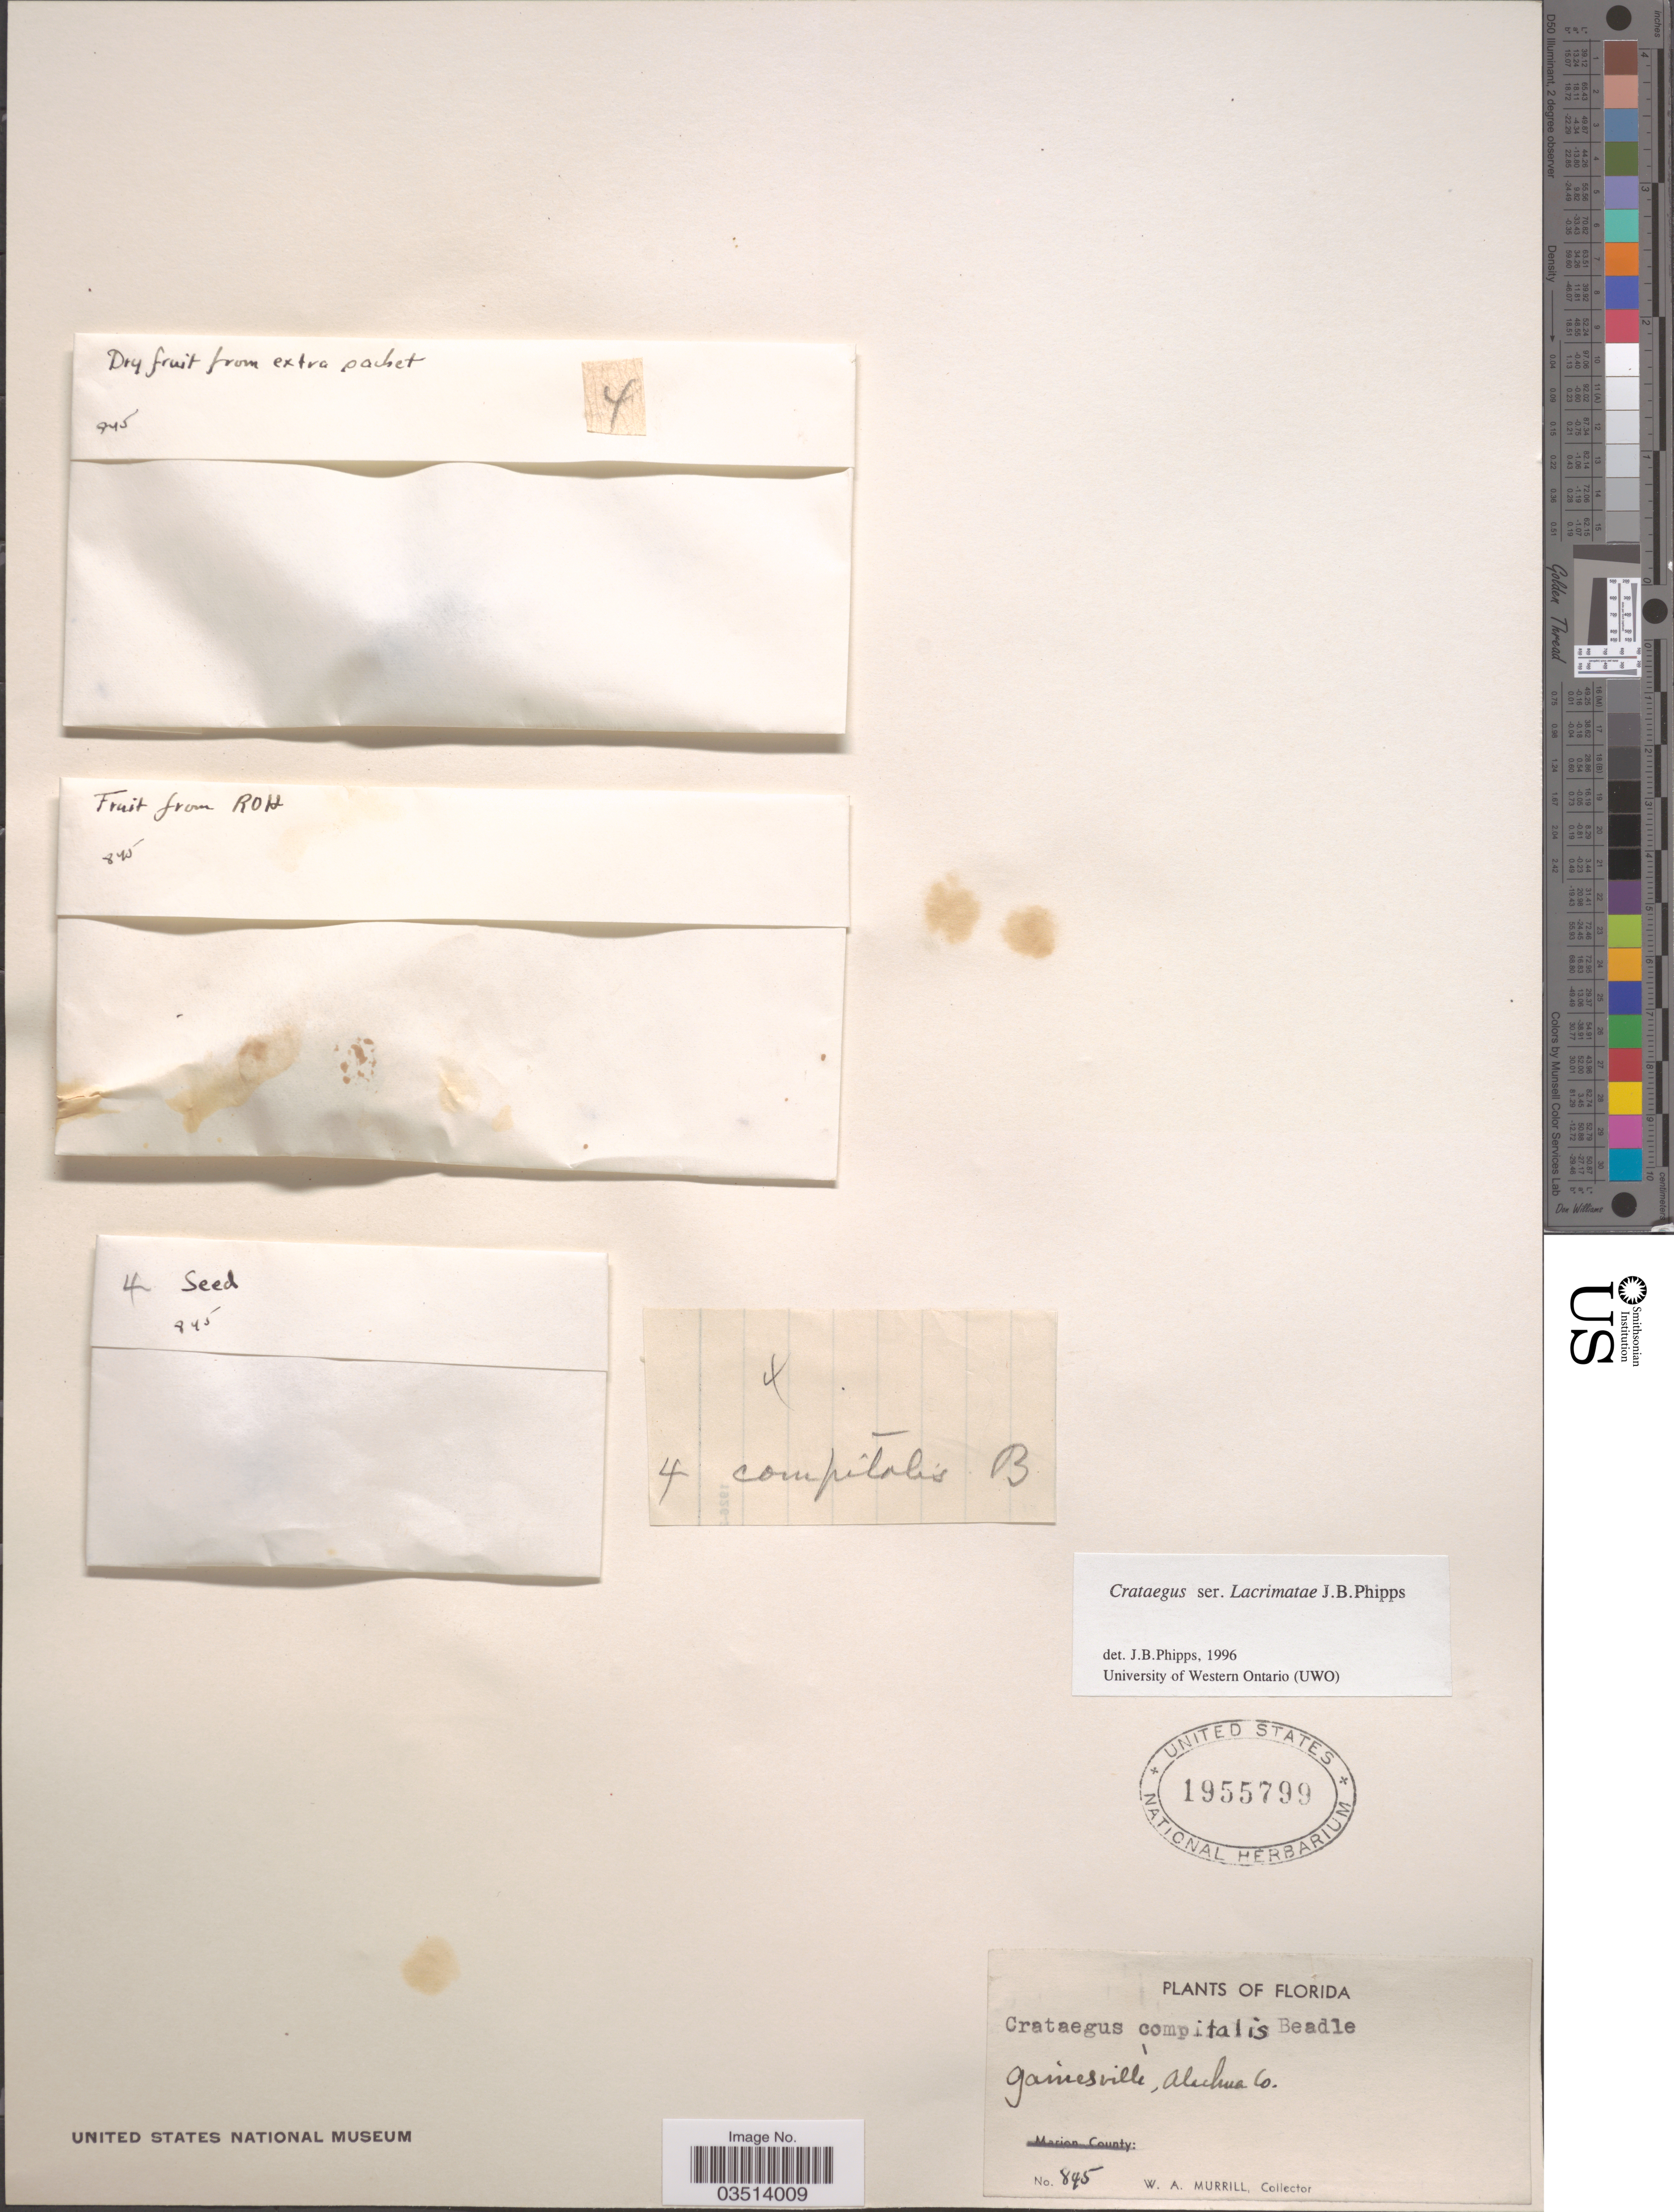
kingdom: Plantae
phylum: Tracheophyta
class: Magnoliopsida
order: Rosales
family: Rosaceae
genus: Crataegus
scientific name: Crataegus condigna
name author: Beadle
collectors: W. A. Murrill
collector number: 845*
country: United States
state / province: Florida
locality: Gainesville, Alachua Co.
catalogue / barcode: US 1955799